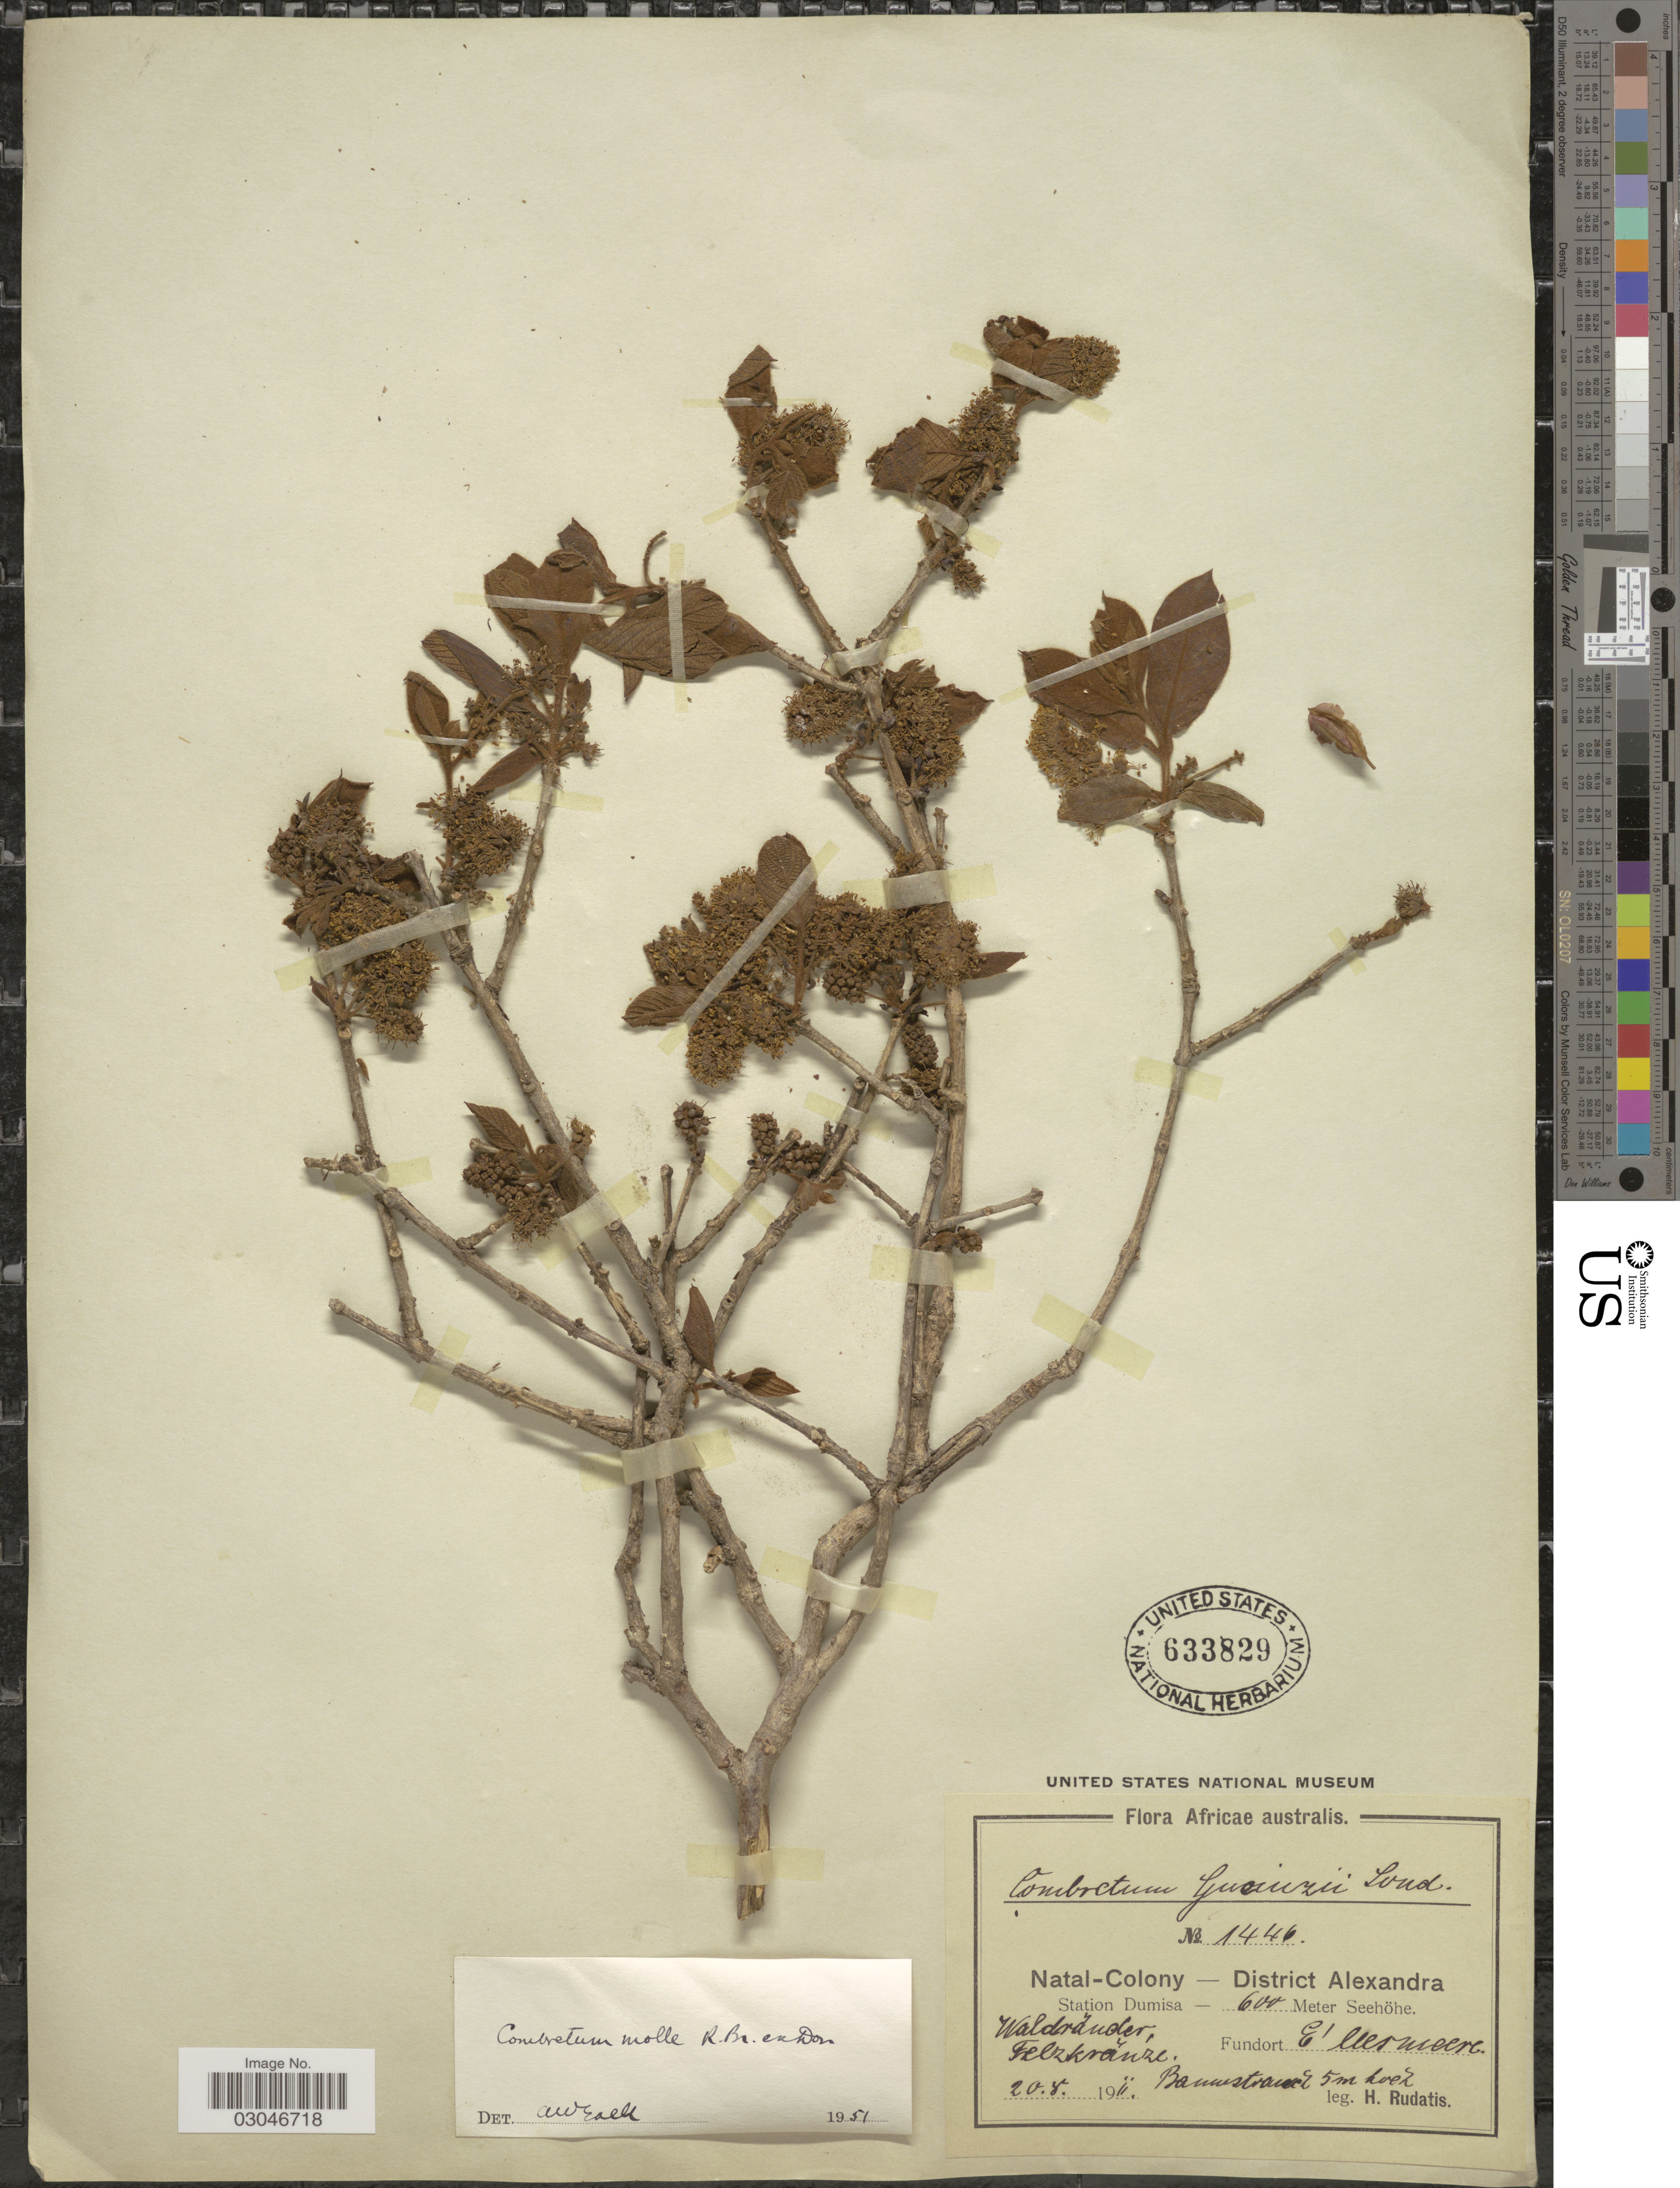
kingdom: Plantae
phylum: Tracheophyta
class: Magnoliopsida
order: Myrtales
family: Combretaceae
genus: Combretum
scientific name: Combretum molle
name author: R. Br. ex G. Don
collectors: H. Rudatis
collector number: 1446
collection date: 1911-08-20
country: South Africa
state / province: KwaZulu-Natal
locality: Natal-Colony - District Alexandra. Station Dumisa.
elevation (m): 600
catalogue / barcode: US 633829